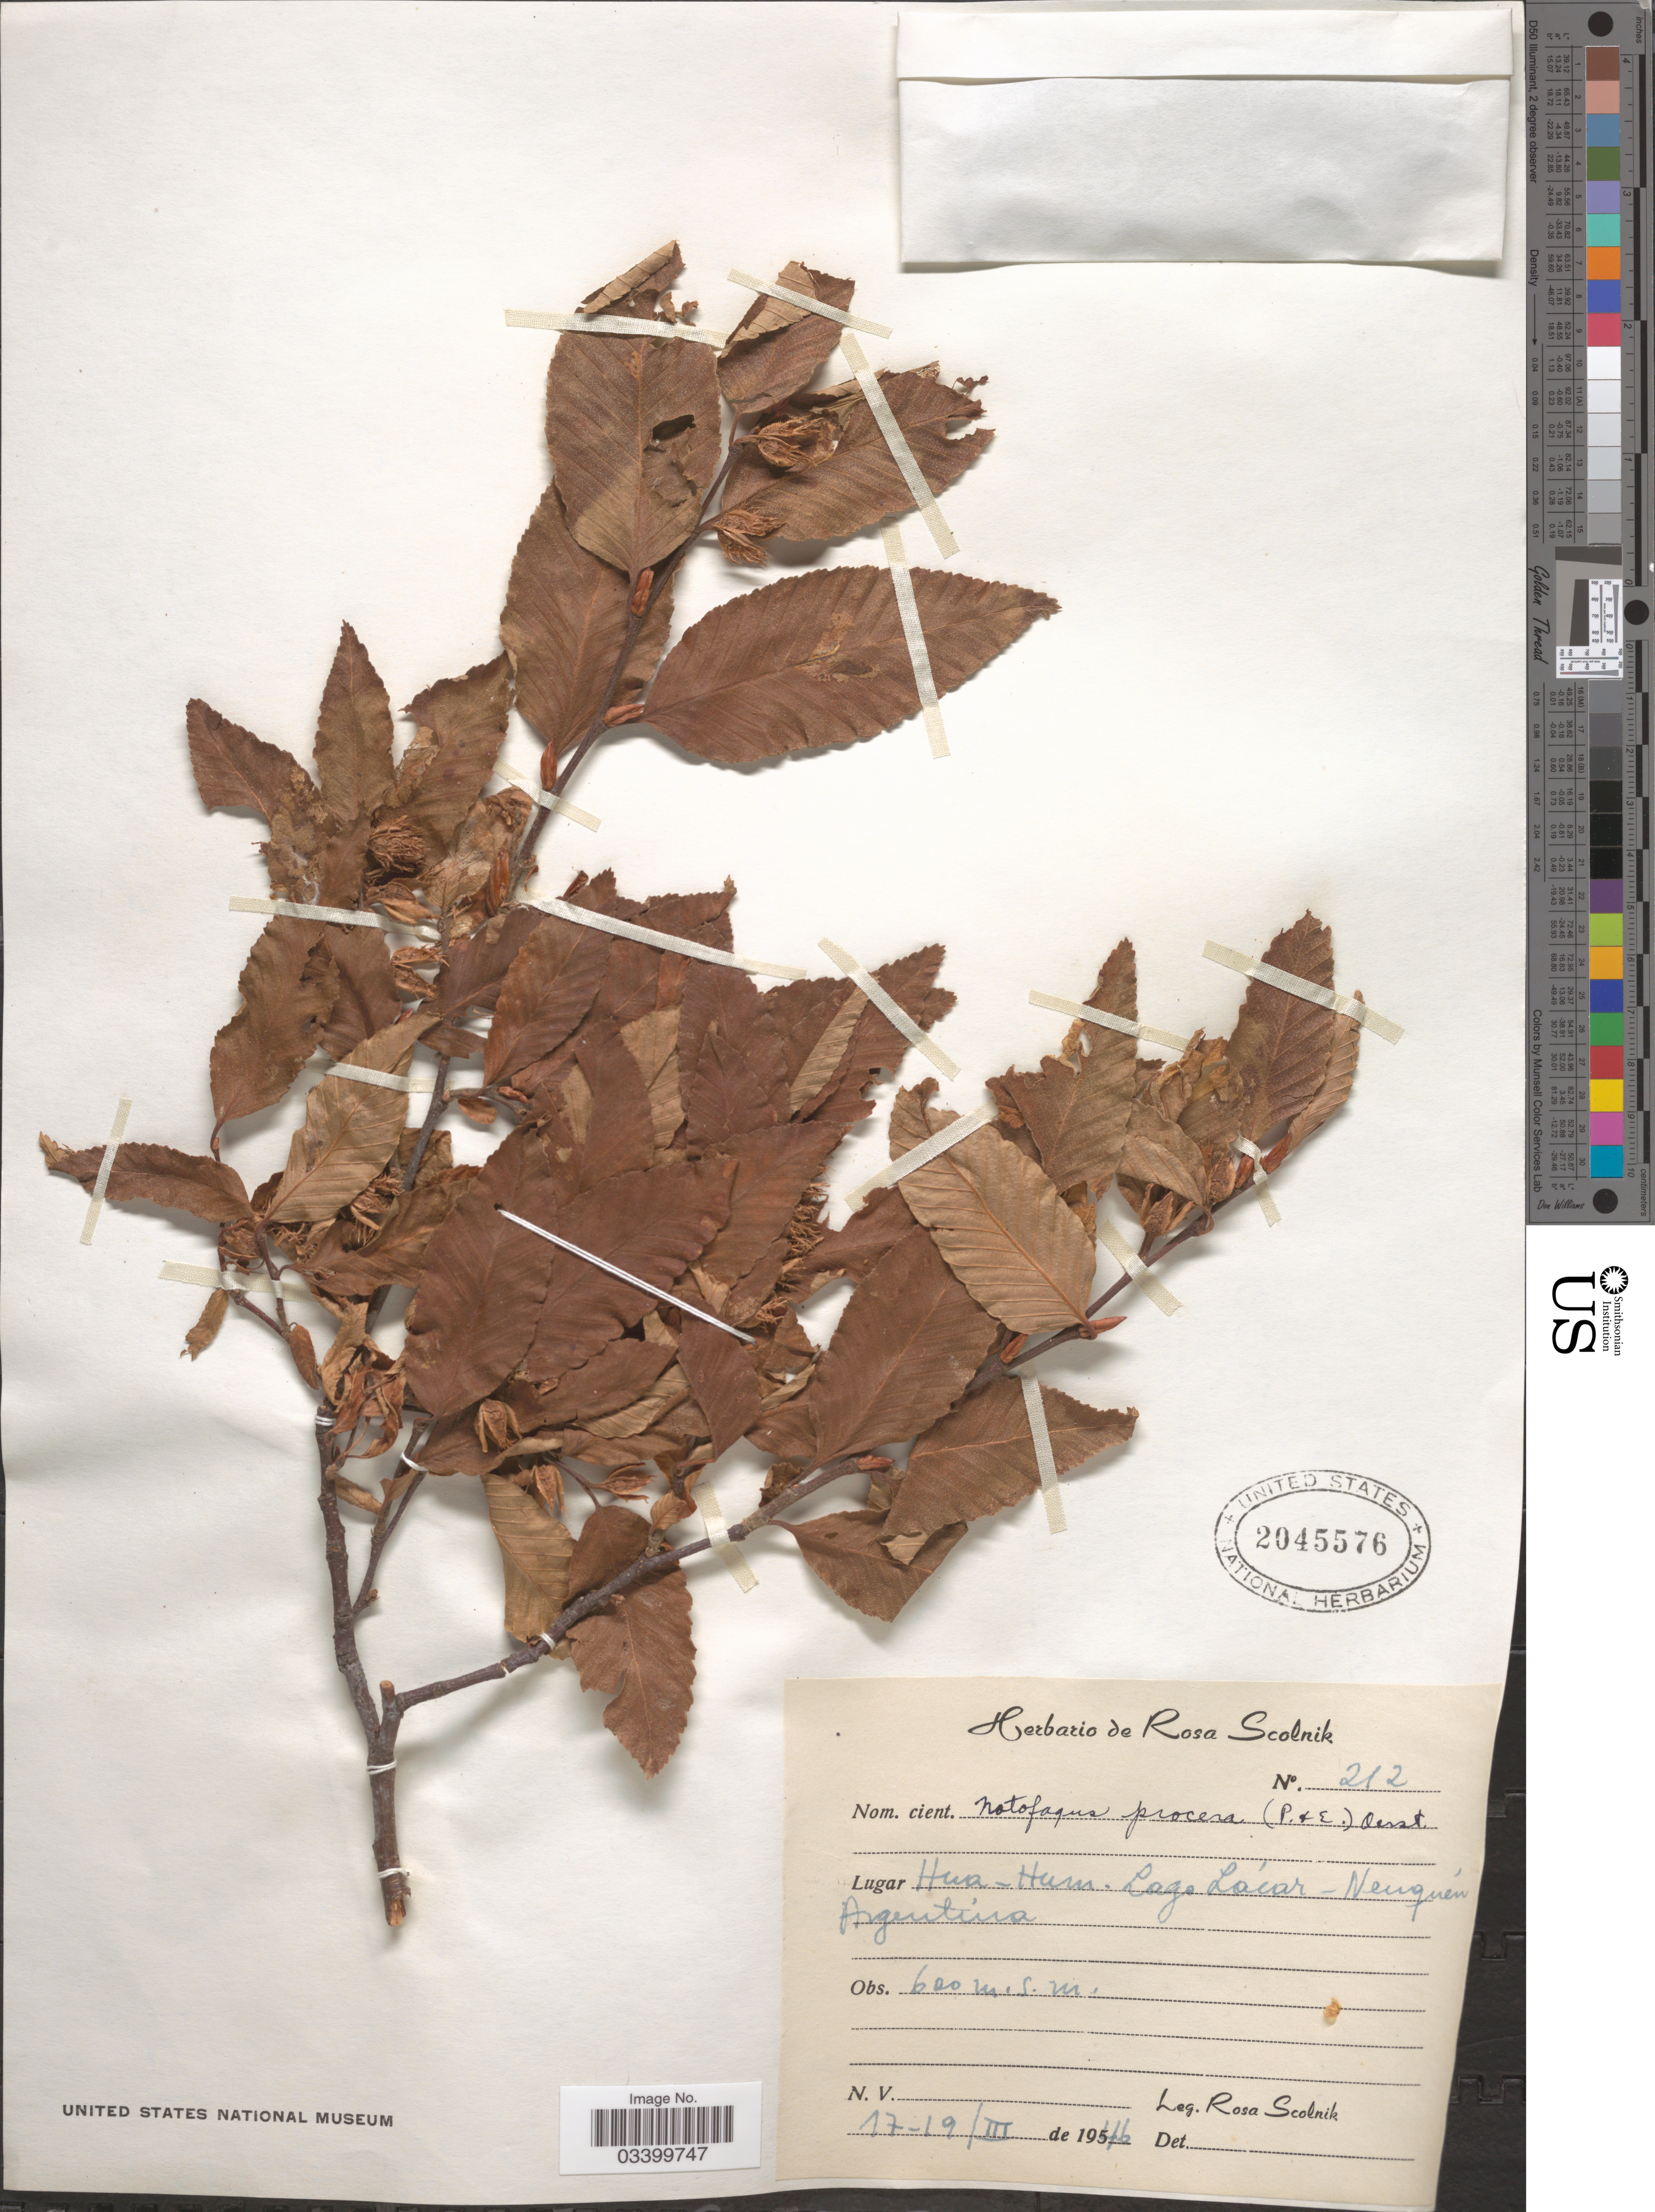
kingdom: Plantae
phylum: Tracheophyta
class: Magnoliopsida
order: Fagales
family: Nothofagaceae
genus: Nothofagus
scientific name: Nothofagus procera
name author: Oerst.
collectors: R. Scolnik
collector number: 212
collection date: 1946-03-17/1946-03-19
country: Argentina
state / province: Neuquen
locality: Hua-Hum. Lago Lácar.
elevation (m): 600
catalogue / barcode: US 2045576